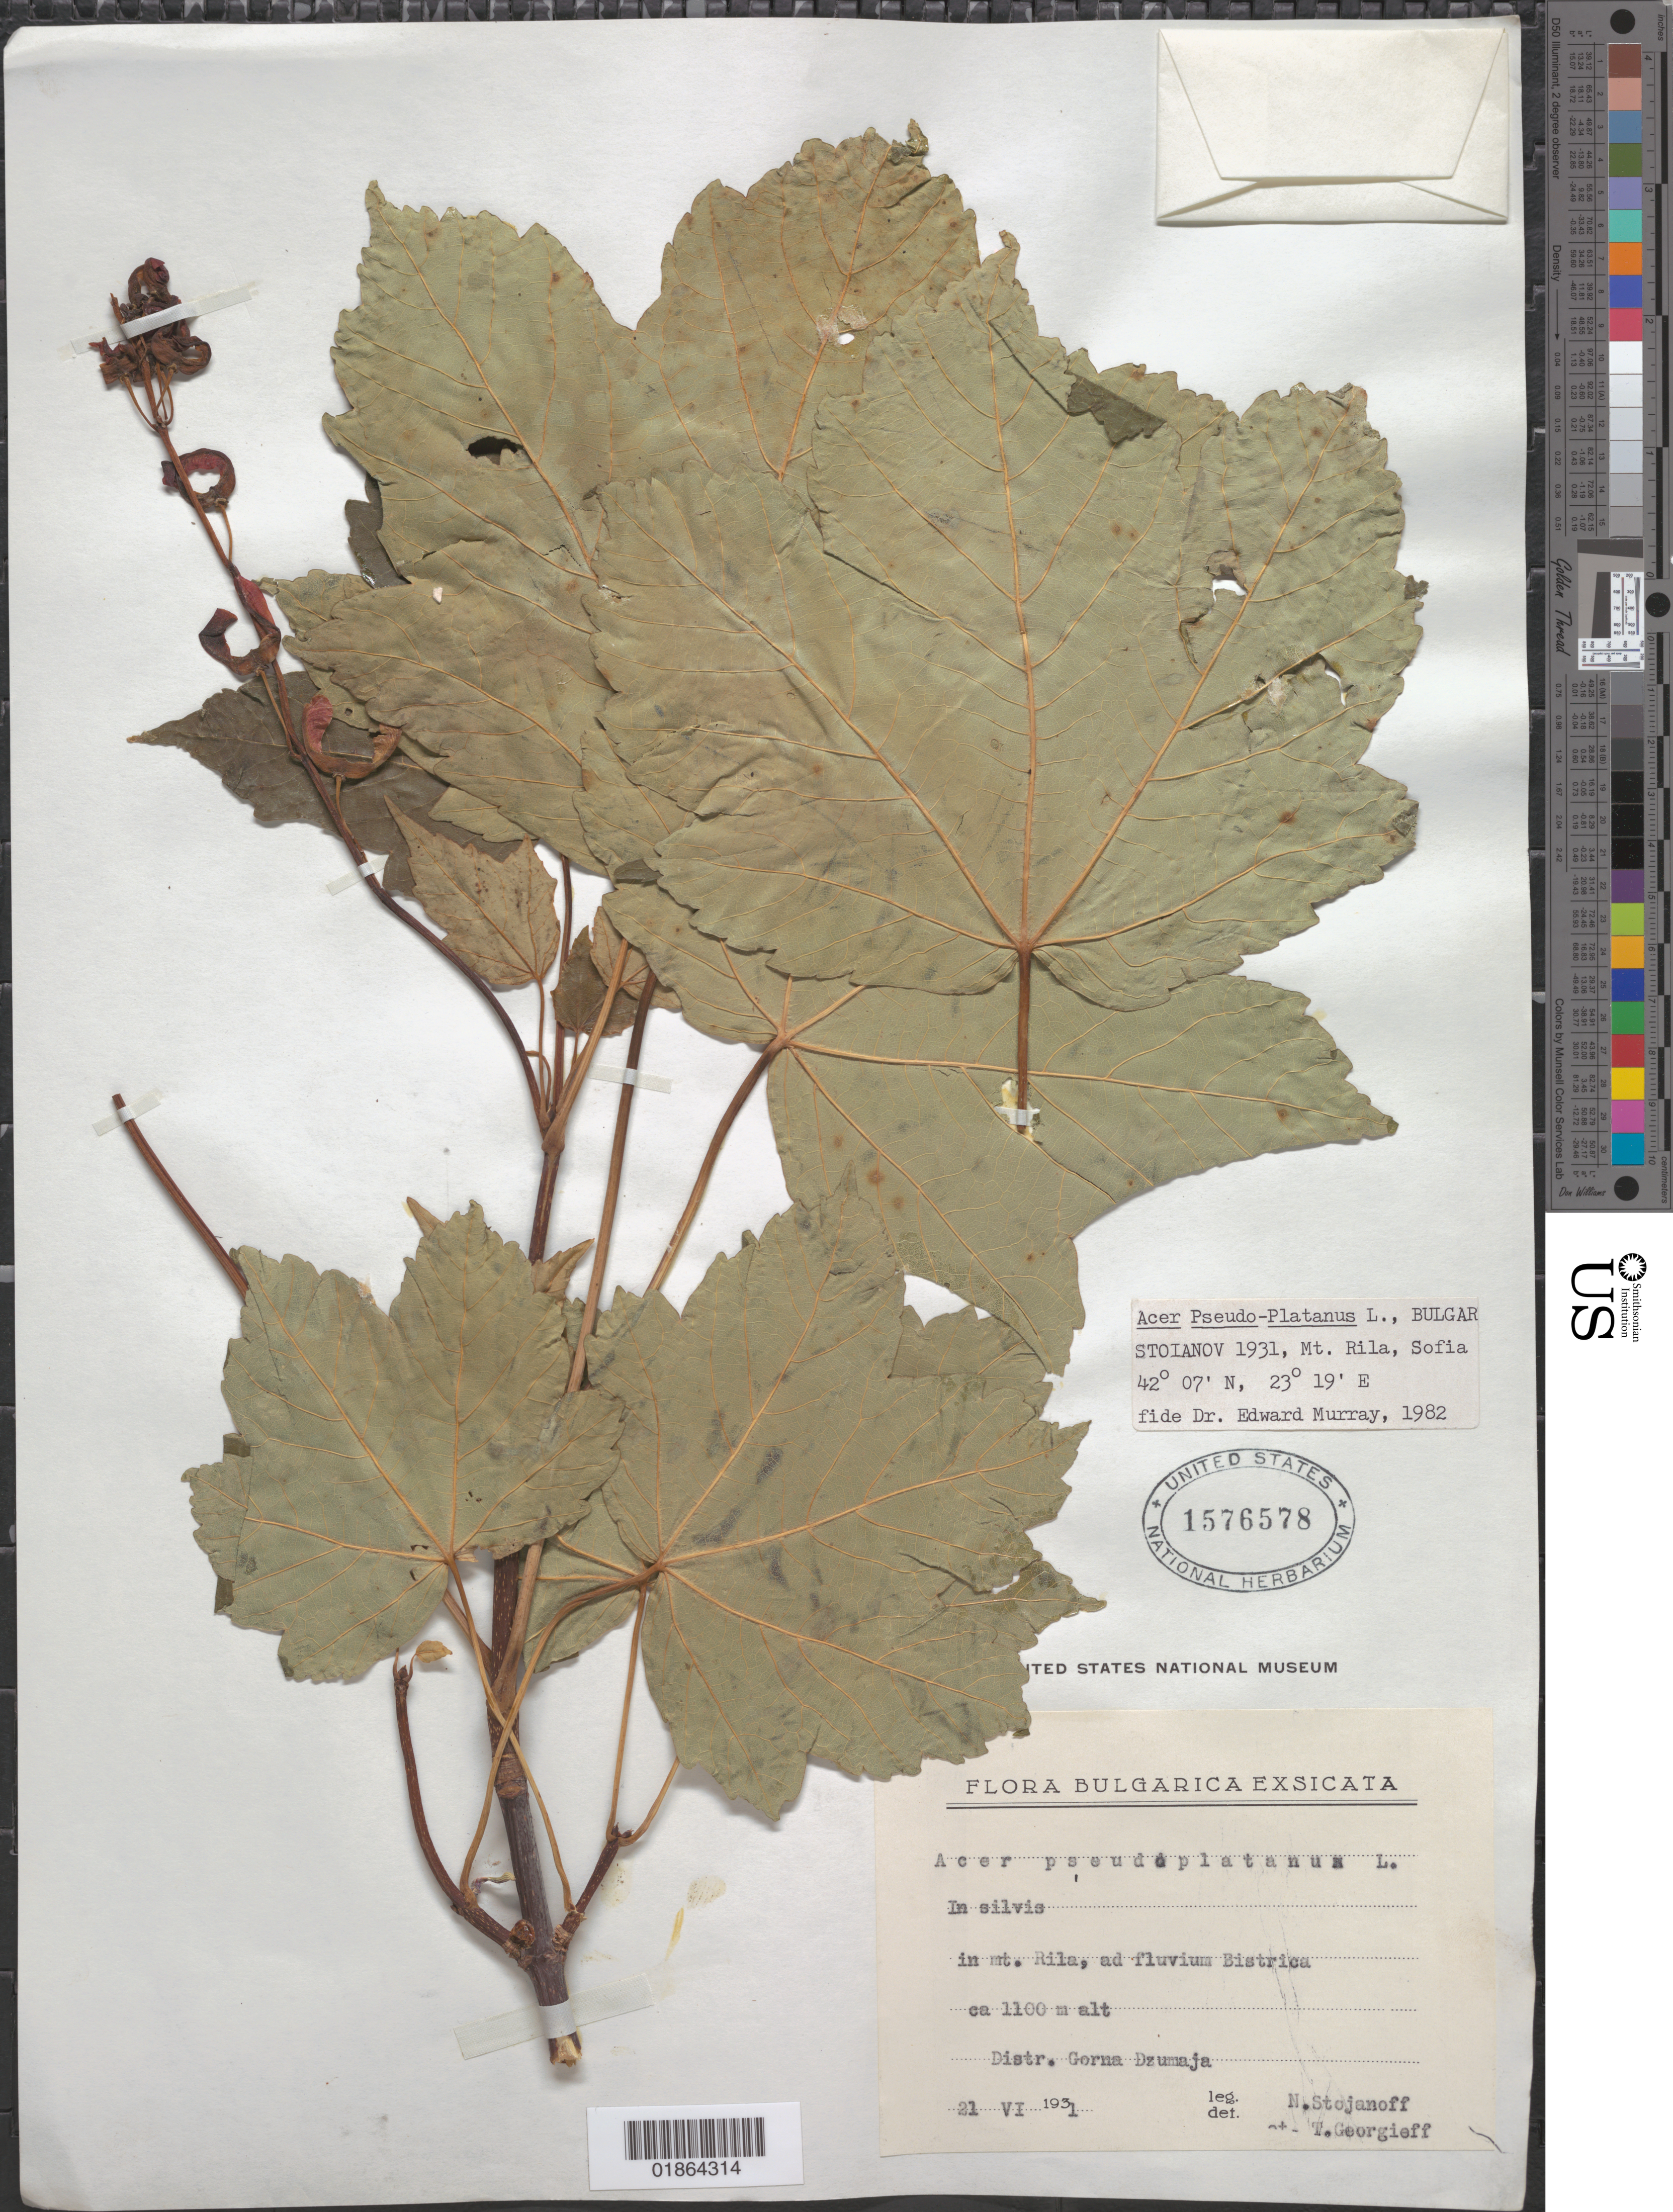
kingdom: Plantae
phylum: Tracheophyta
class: Magnoliopsida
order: Sapindales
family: Sapindaceae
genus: Acer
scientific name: Acer pseudoplatanus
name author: L.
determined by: Murray, Edward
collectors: N. Stojanoff & T. Georgieff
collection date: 1931-06-21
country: Bulgaria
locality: Distr. Gorna Dzumaja [Blagòevgrad], Mt. Rila, at fluvium Bistrica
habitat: In silvis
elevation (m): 1100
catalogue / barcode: US 1576578